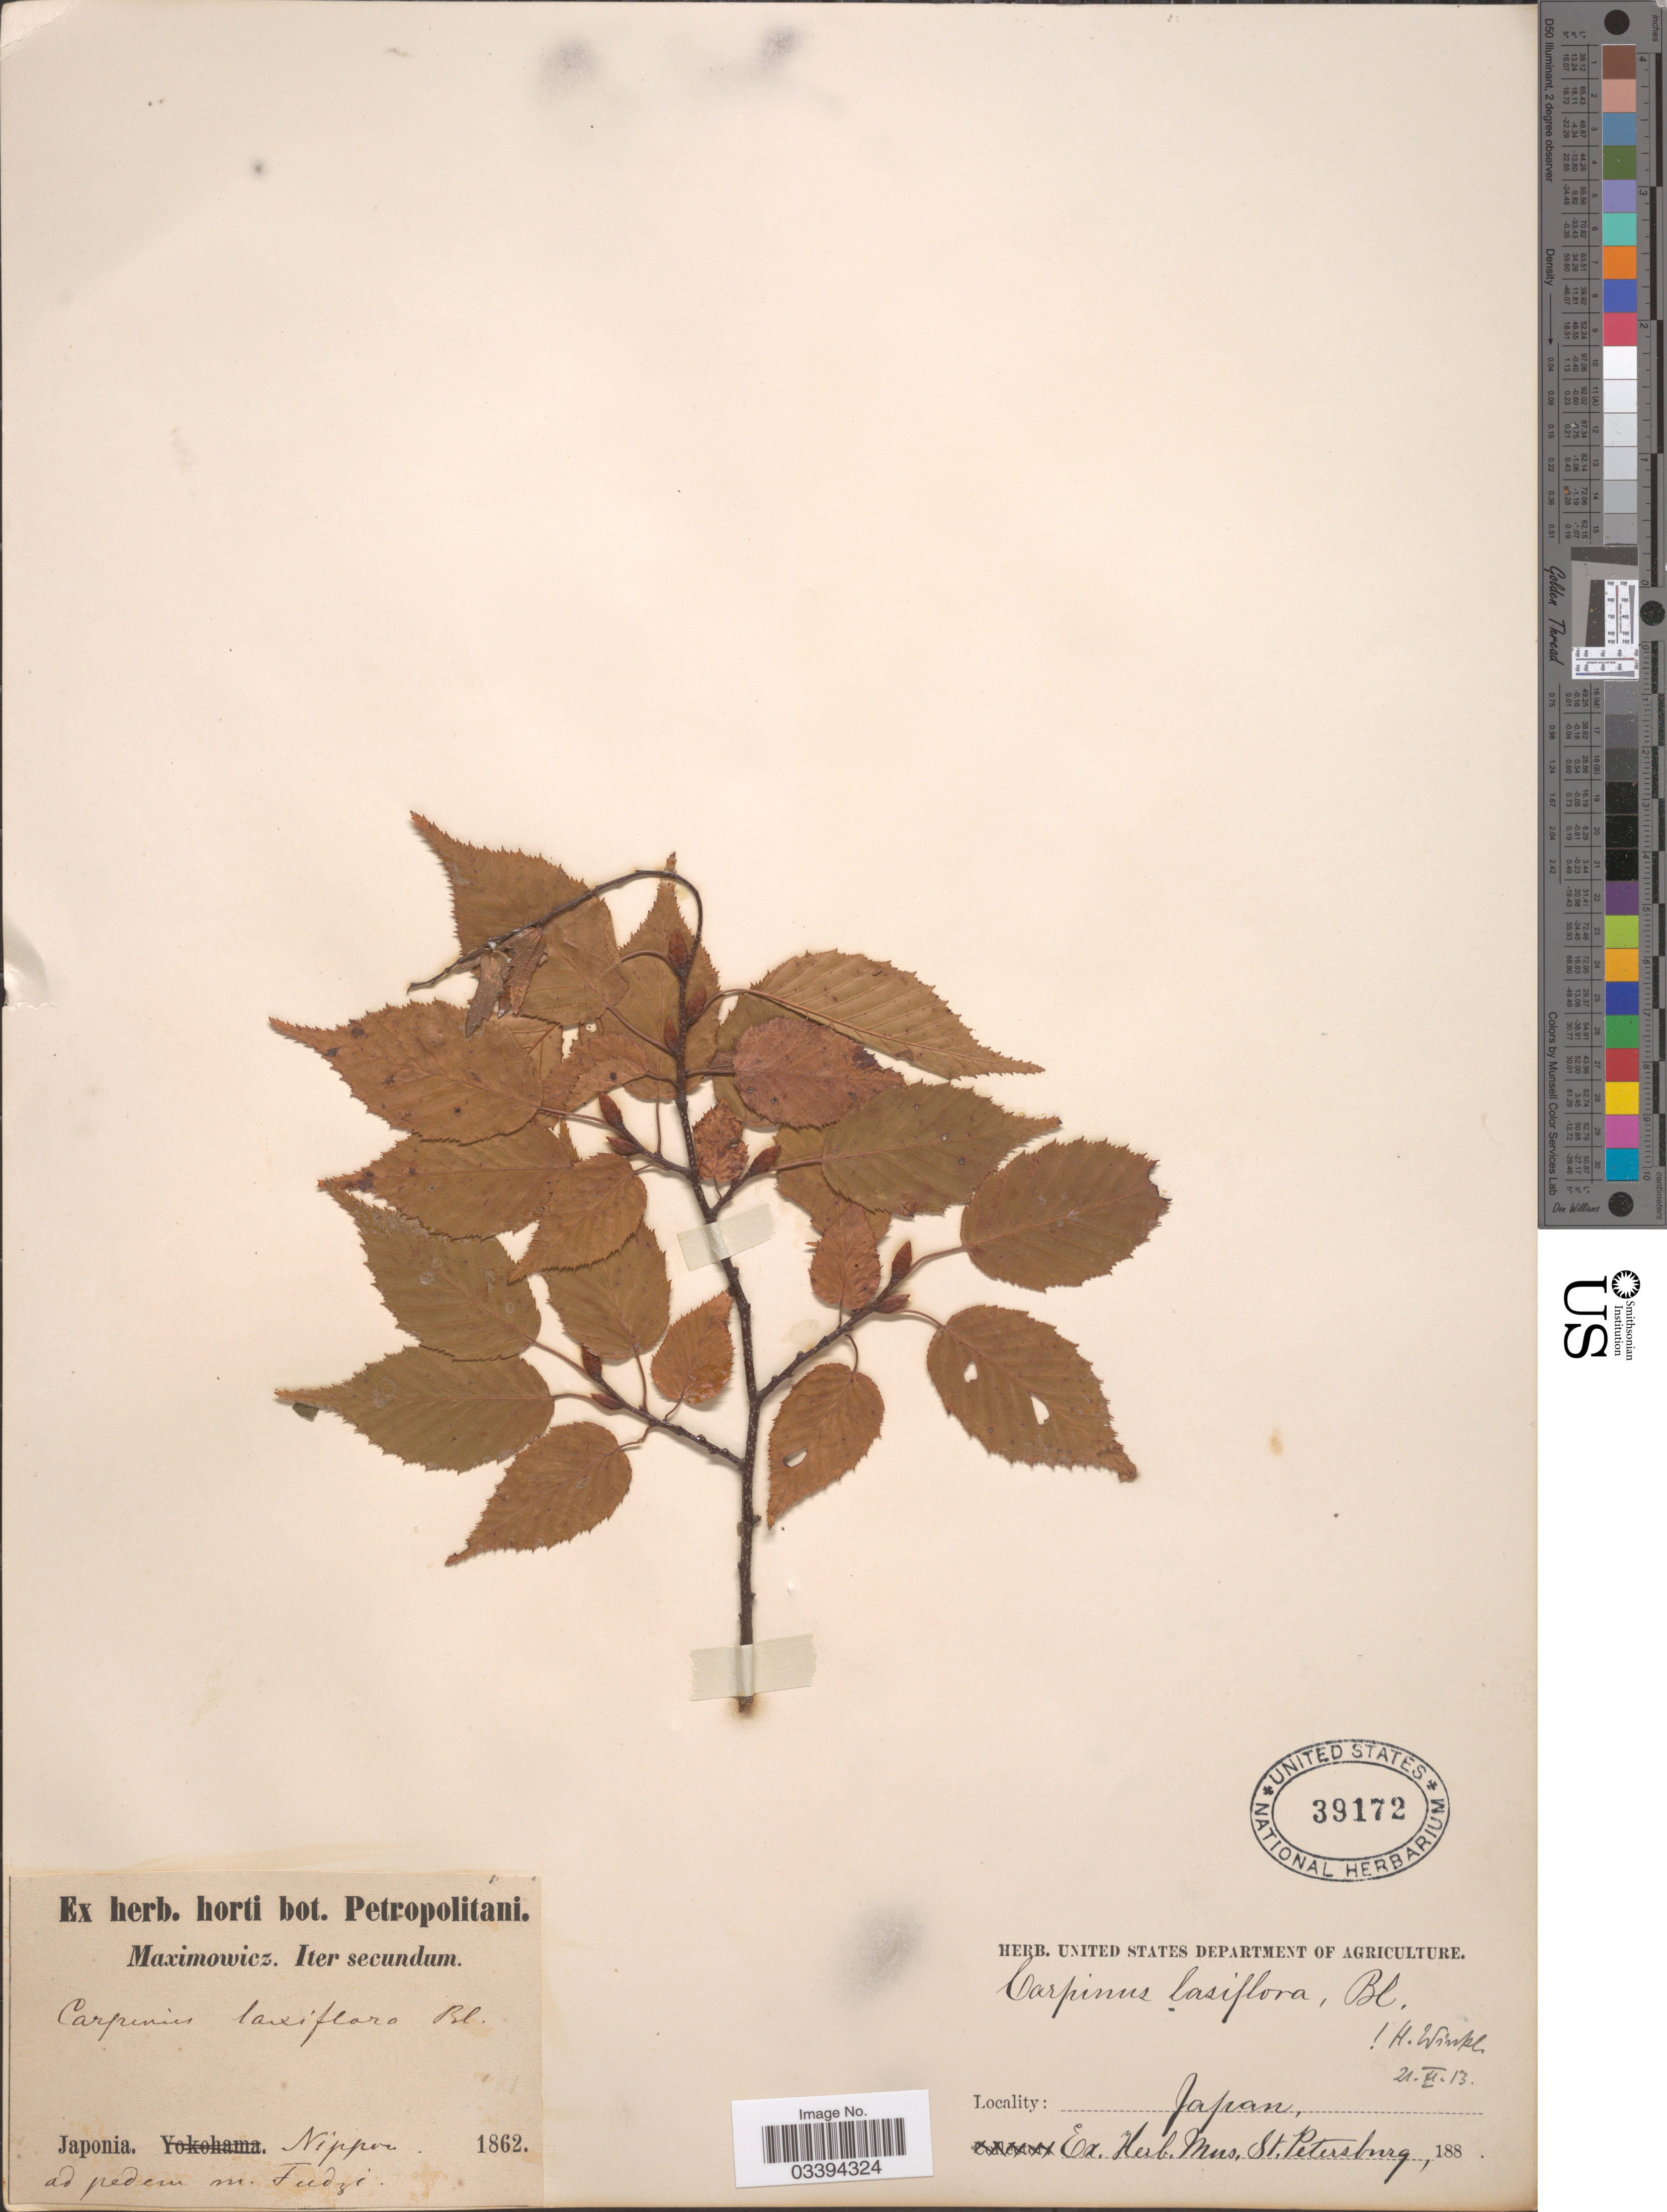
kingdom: Plantae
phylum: Tracheophyta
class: Magnoliopsida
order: Fagales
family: Betulaceae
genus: Carpinus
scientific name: Carpinus laxiflora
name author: (Siebold & Zucc.) Blume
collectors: Maximowicz, --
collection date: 1862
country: Japan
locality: Nippon ad pedem m. Fudzi.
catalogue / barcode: US 39172